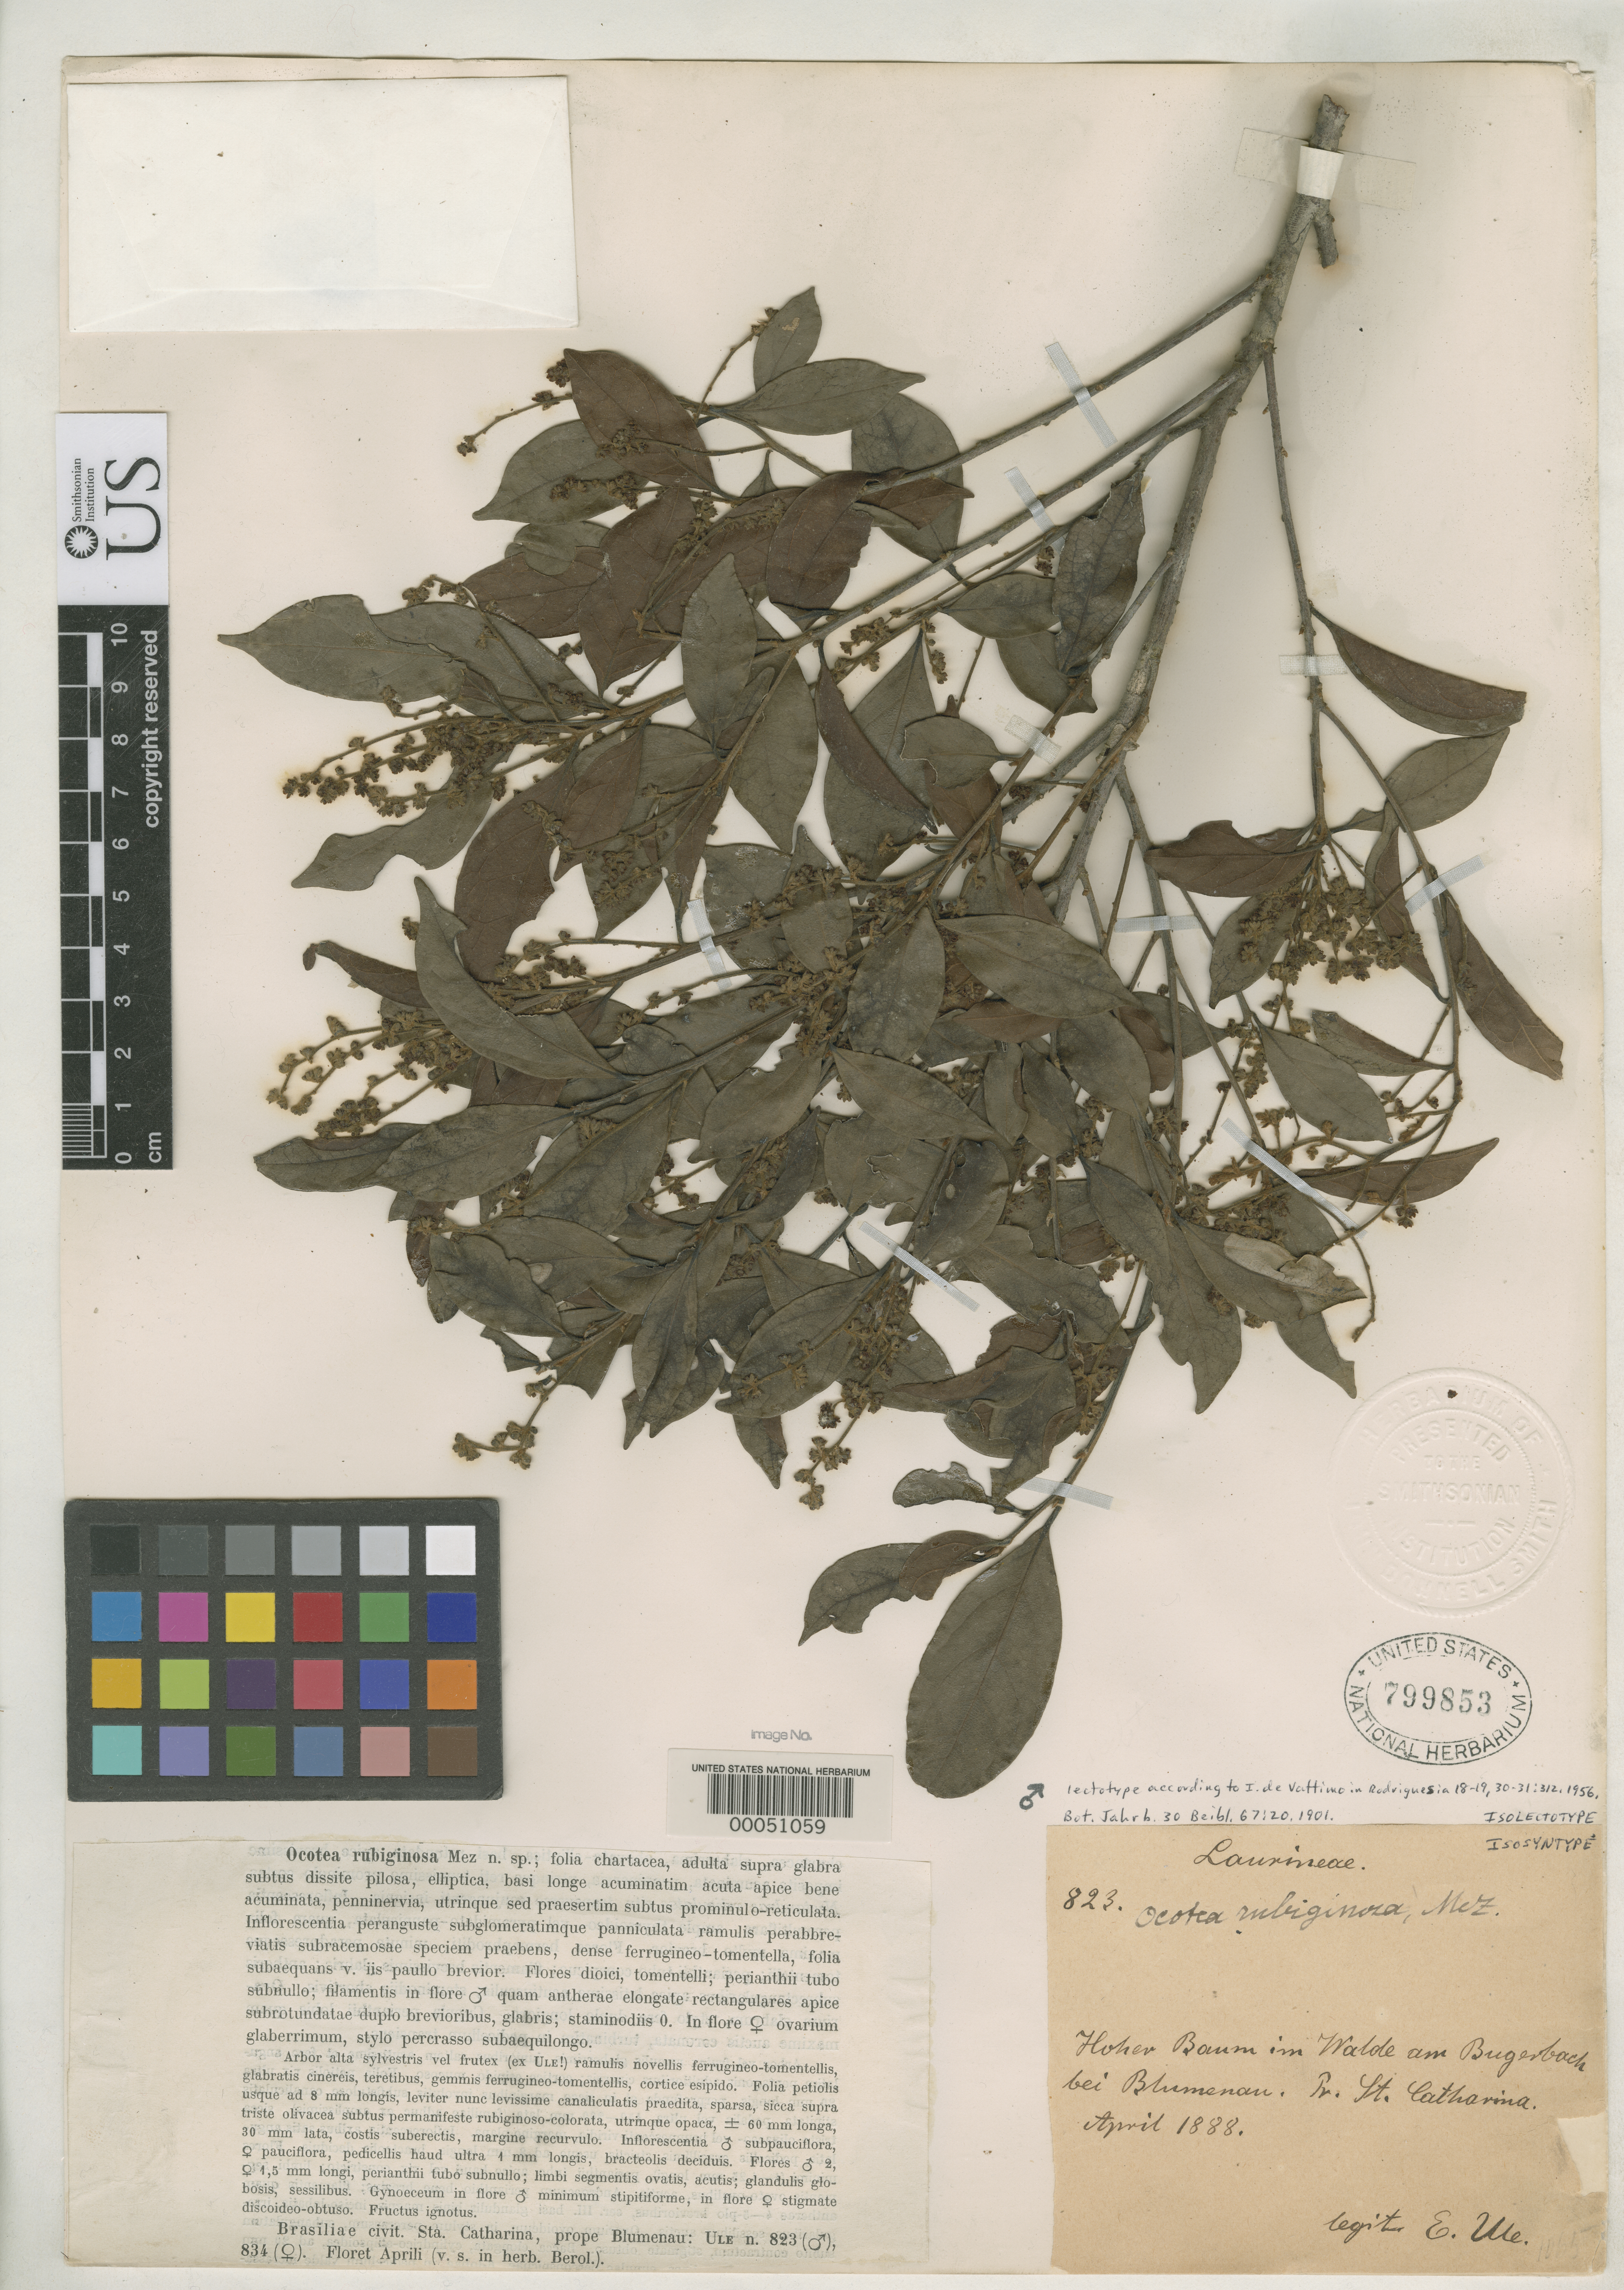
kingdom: Plantae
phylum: Tracheophyta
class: Magnoliopsida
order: Laurales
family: Lauraceae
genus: Ocotea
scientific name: Ocotea rubiginosa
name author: Mez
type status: Isosyntype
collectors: E. H. Ule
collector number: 823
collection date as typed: Apr 1888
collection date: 1888-04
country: Brazil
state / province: Santa Catarina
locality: Near Blumenau.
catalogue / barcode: US 799853